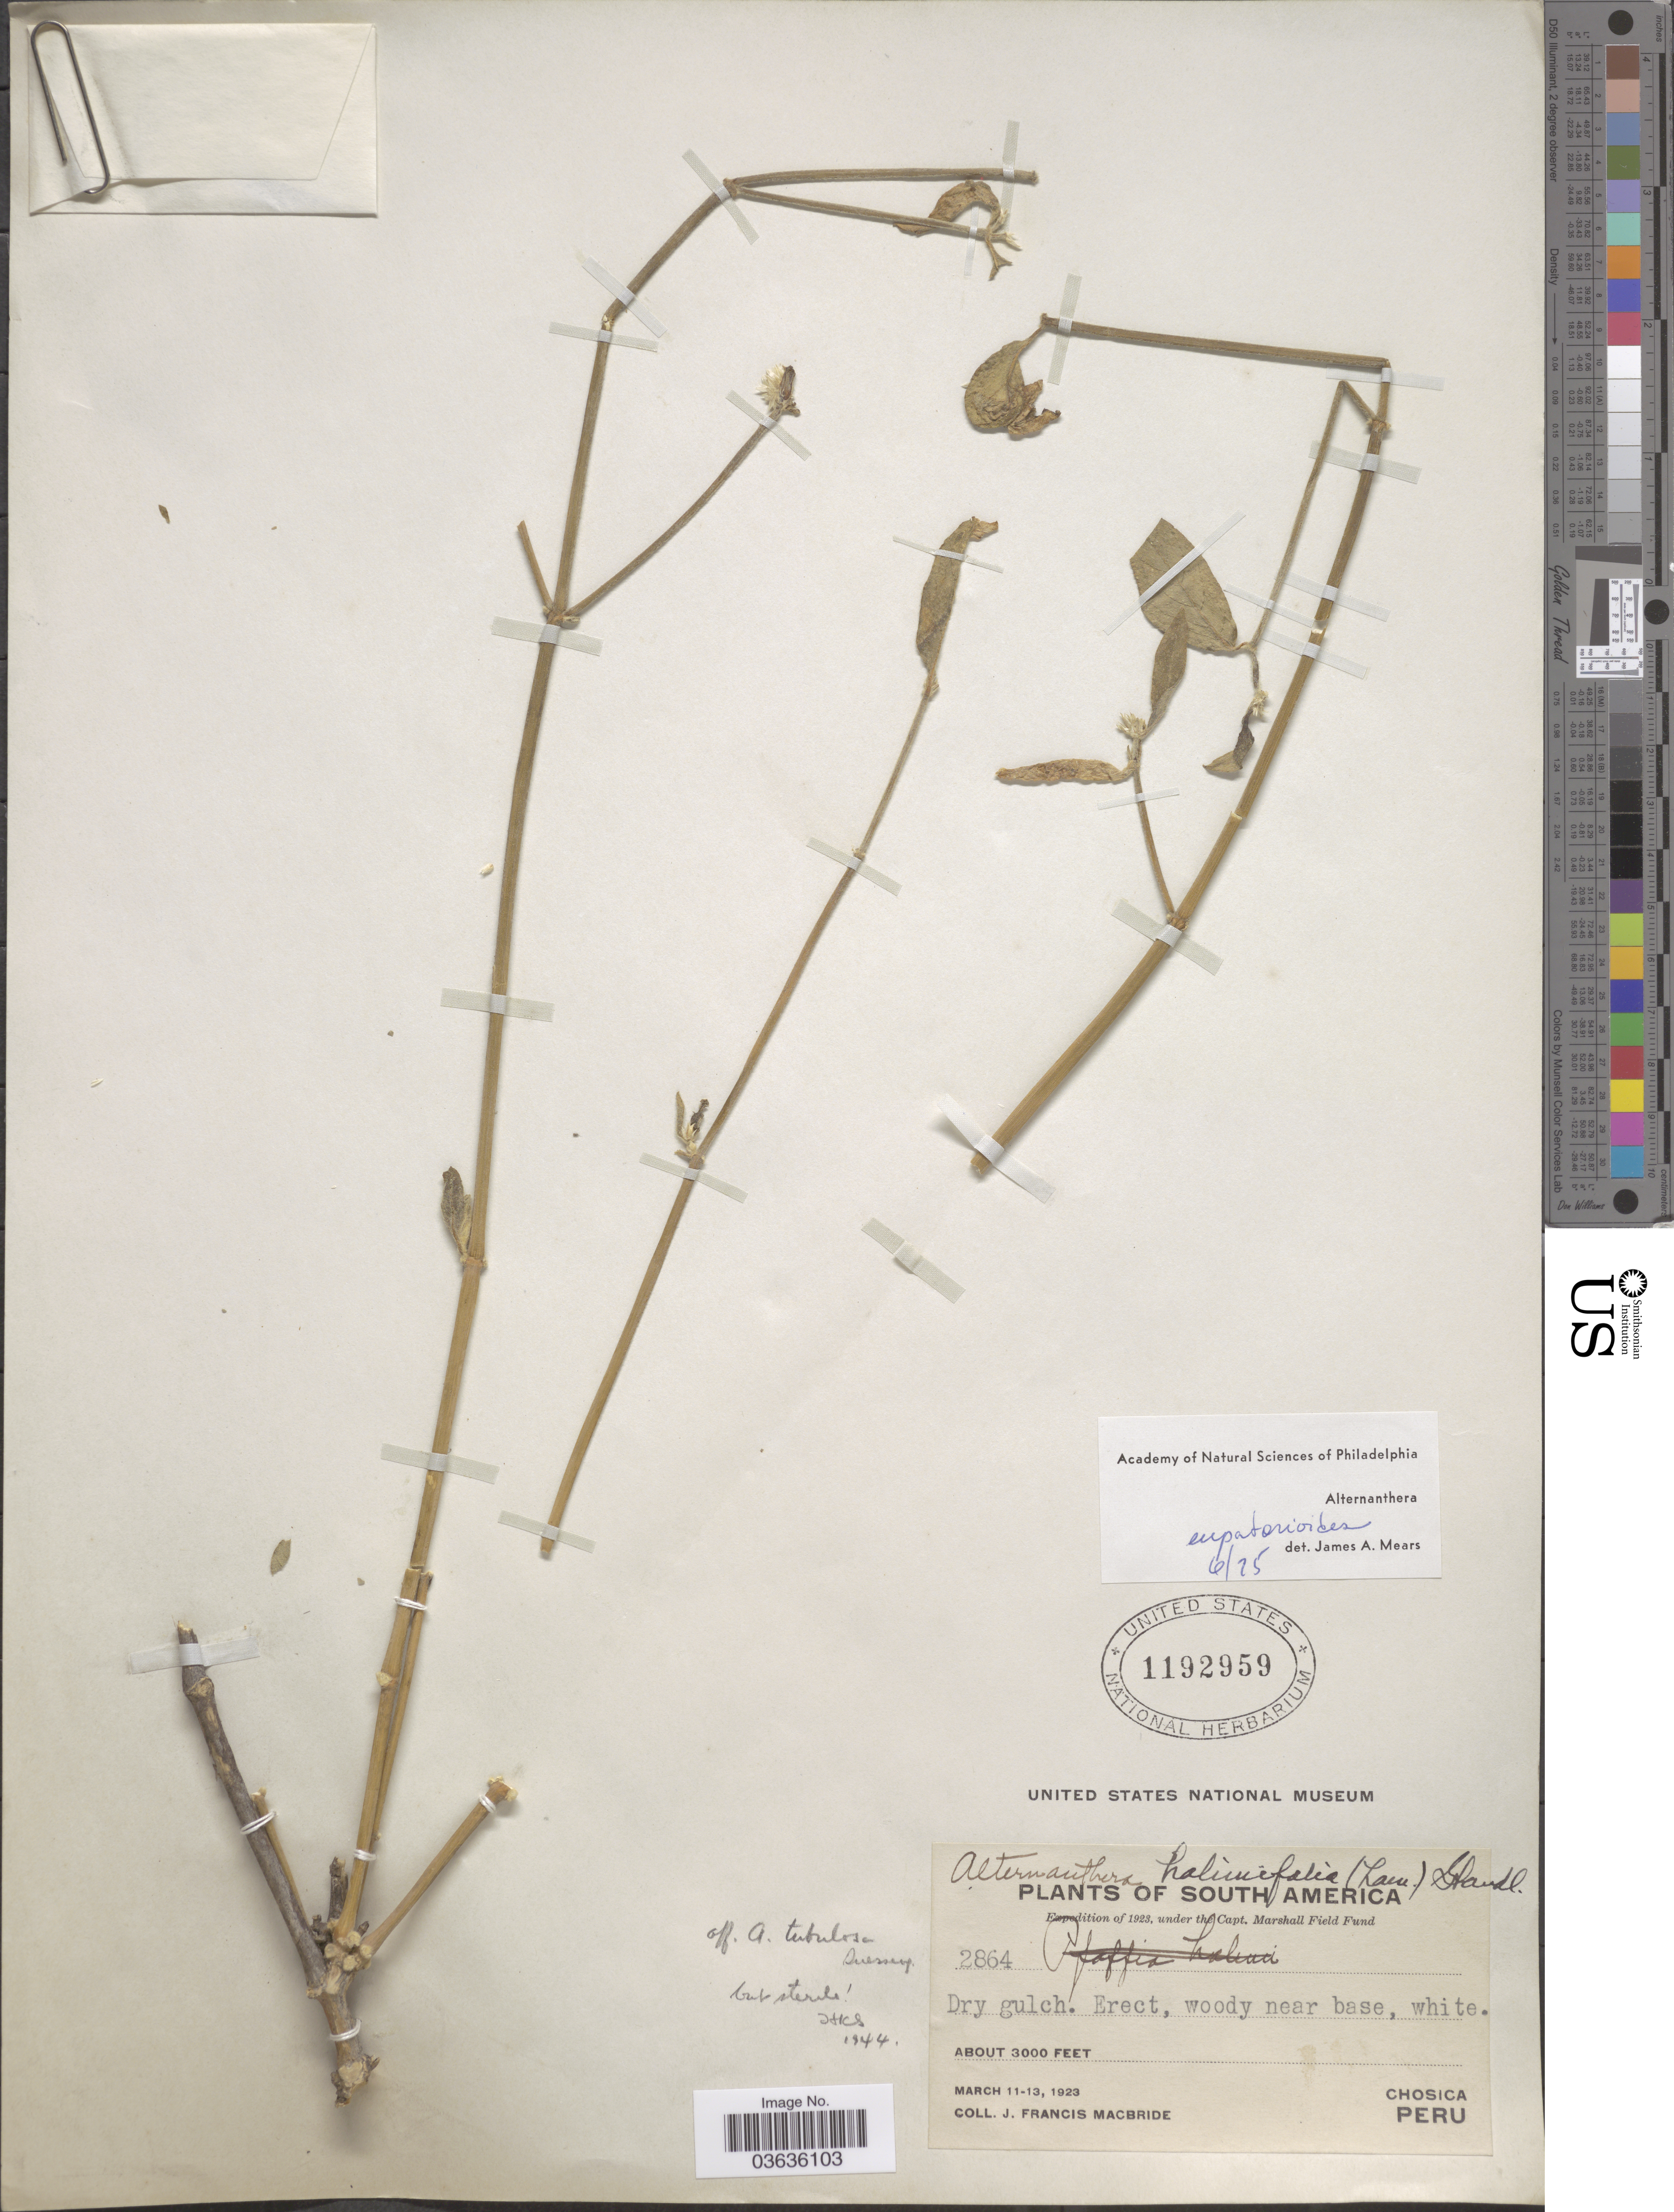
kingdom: Plantae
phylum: Tracheophyta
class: Magnoliopsida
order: Caryophyllales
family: Amaranthaceae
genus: Alternanthera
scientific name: Alternanthera eupatorioides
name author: Remy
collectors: J. F. Macbride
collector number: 2864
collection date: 1923-03-11/1923-03-13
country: Peru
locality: Chosica.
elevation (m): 914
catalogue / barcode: US 1192959